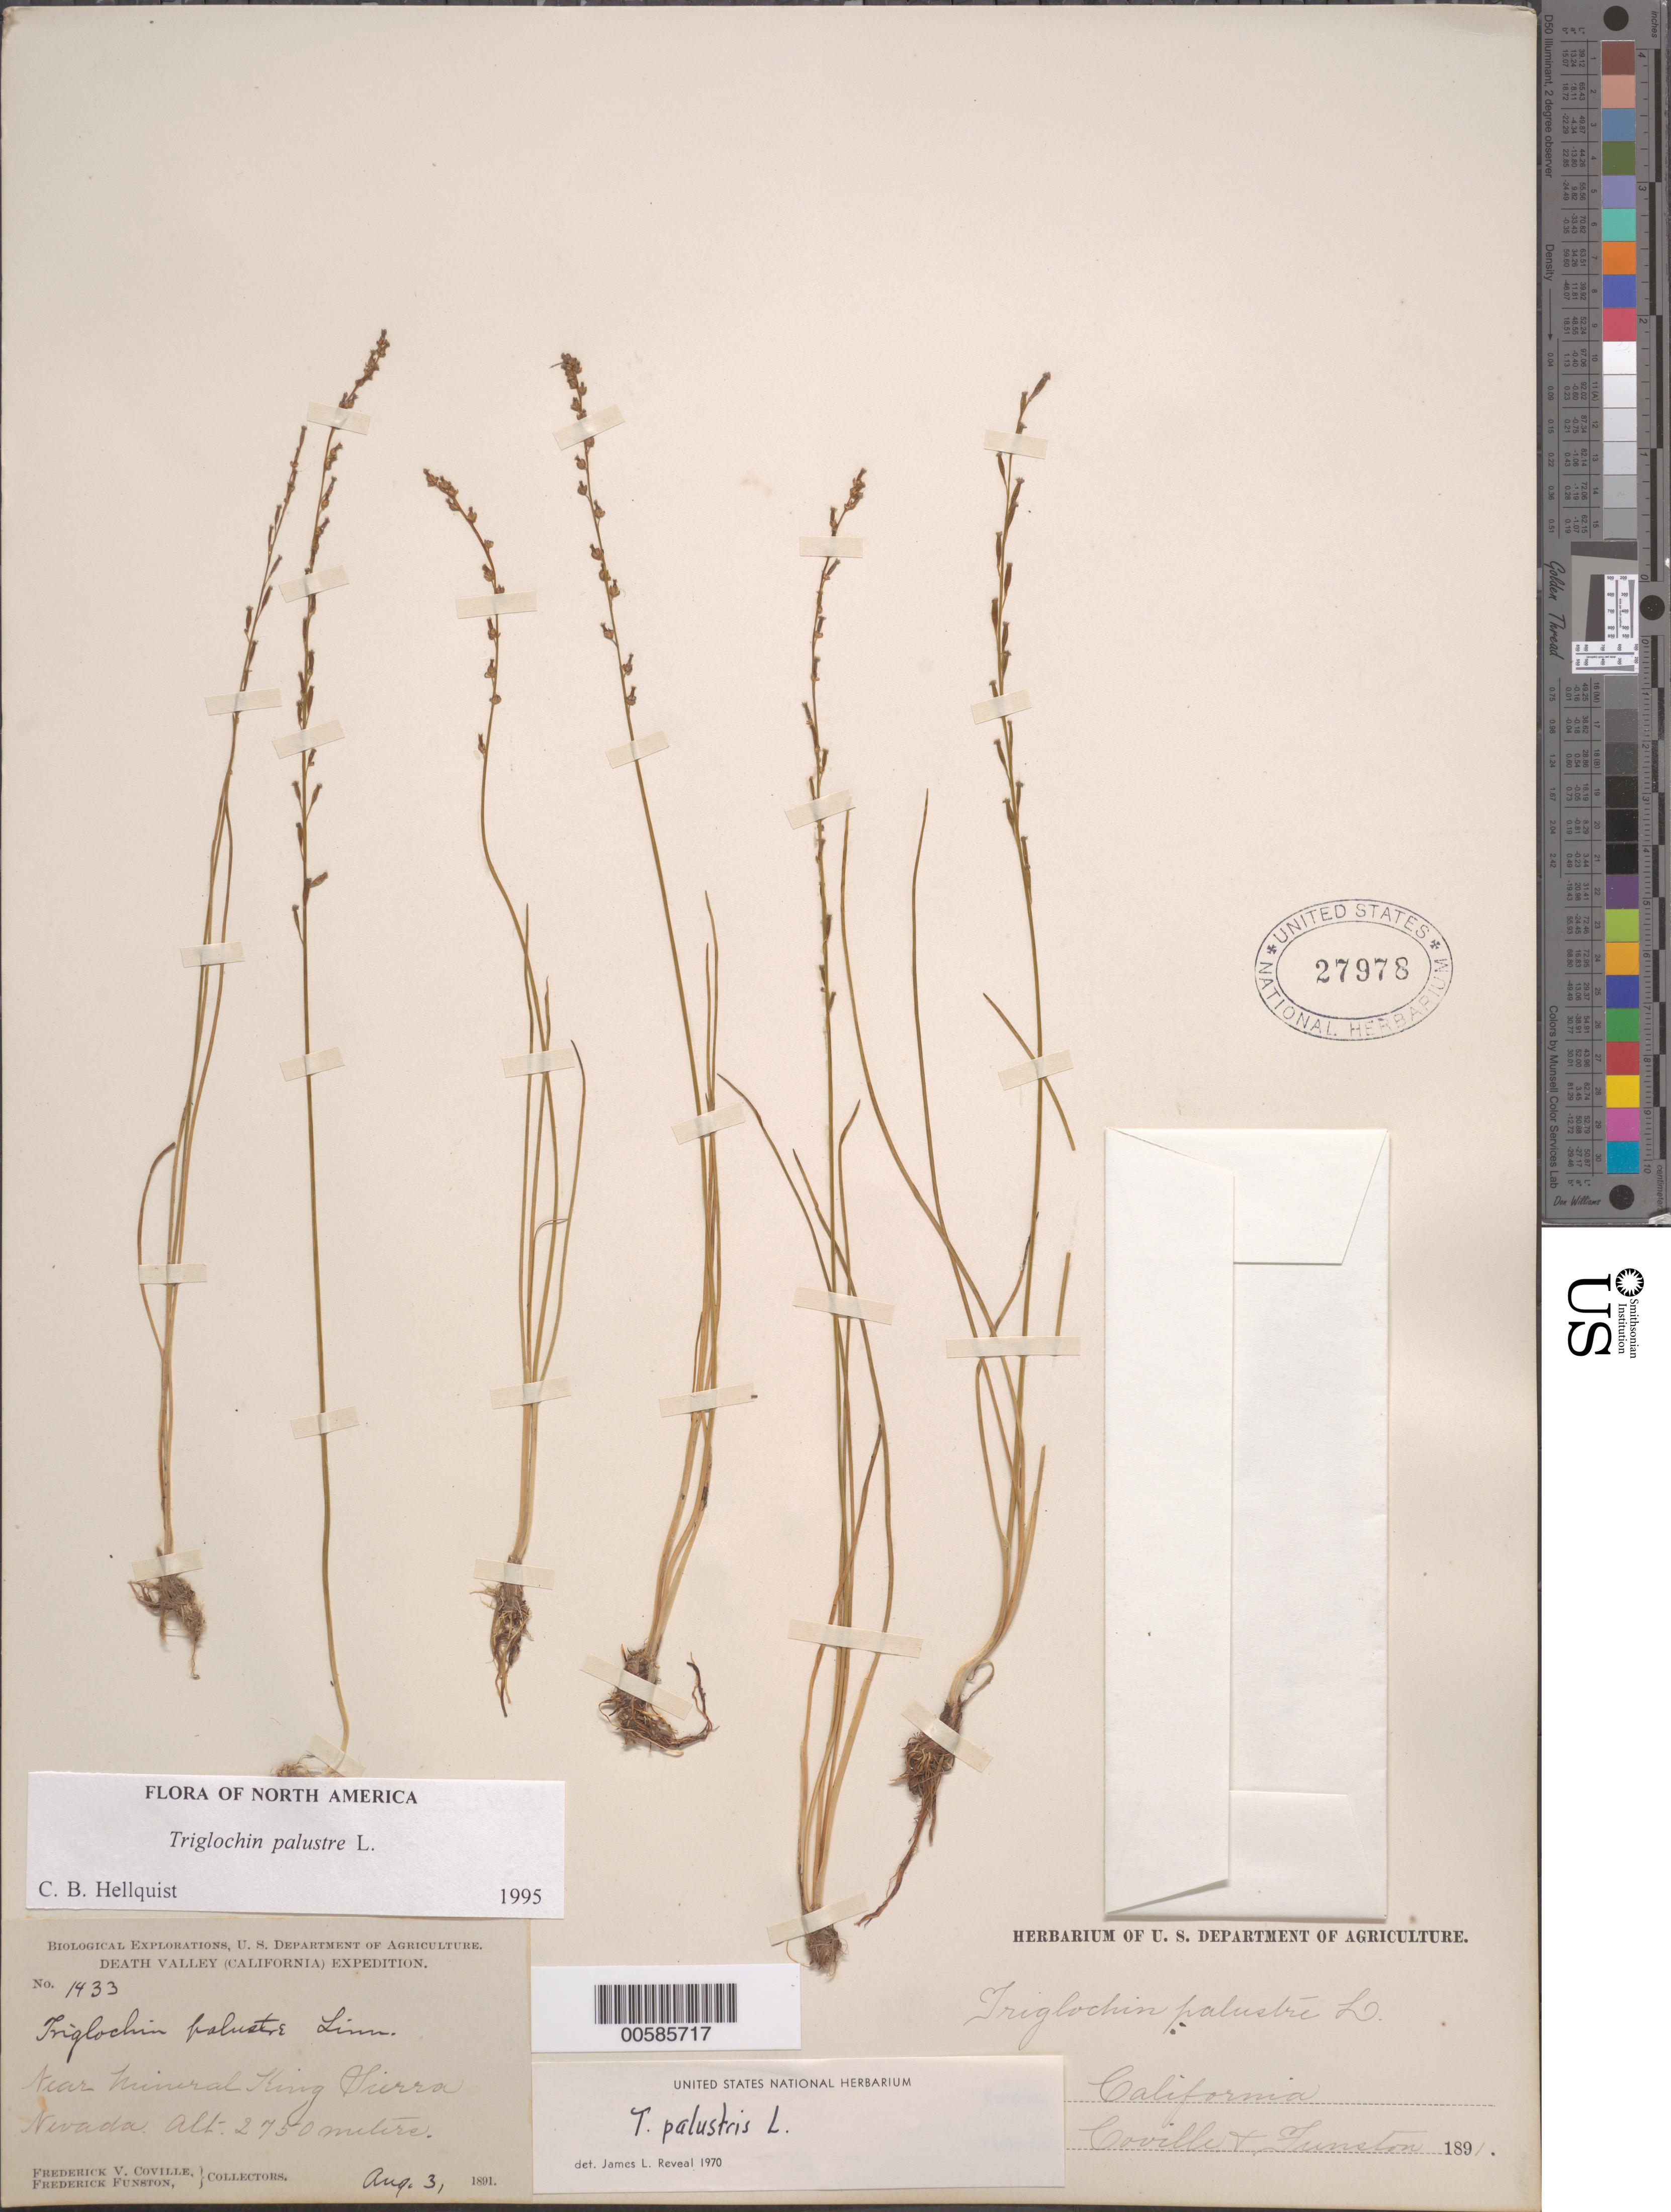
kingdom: Plantae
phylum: Tracheophyta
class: Liliopsida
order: Alismatales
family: Juncaginaceae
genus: Triglochin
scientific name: Triglochin palustris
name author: L.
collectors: F. V. Coville & F. Funston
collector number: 1433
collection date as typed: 03 Aug 1891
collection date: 1891-08-03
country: United States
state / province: California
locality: Near Mineral King Sierra Neveda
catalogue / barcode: US 27978